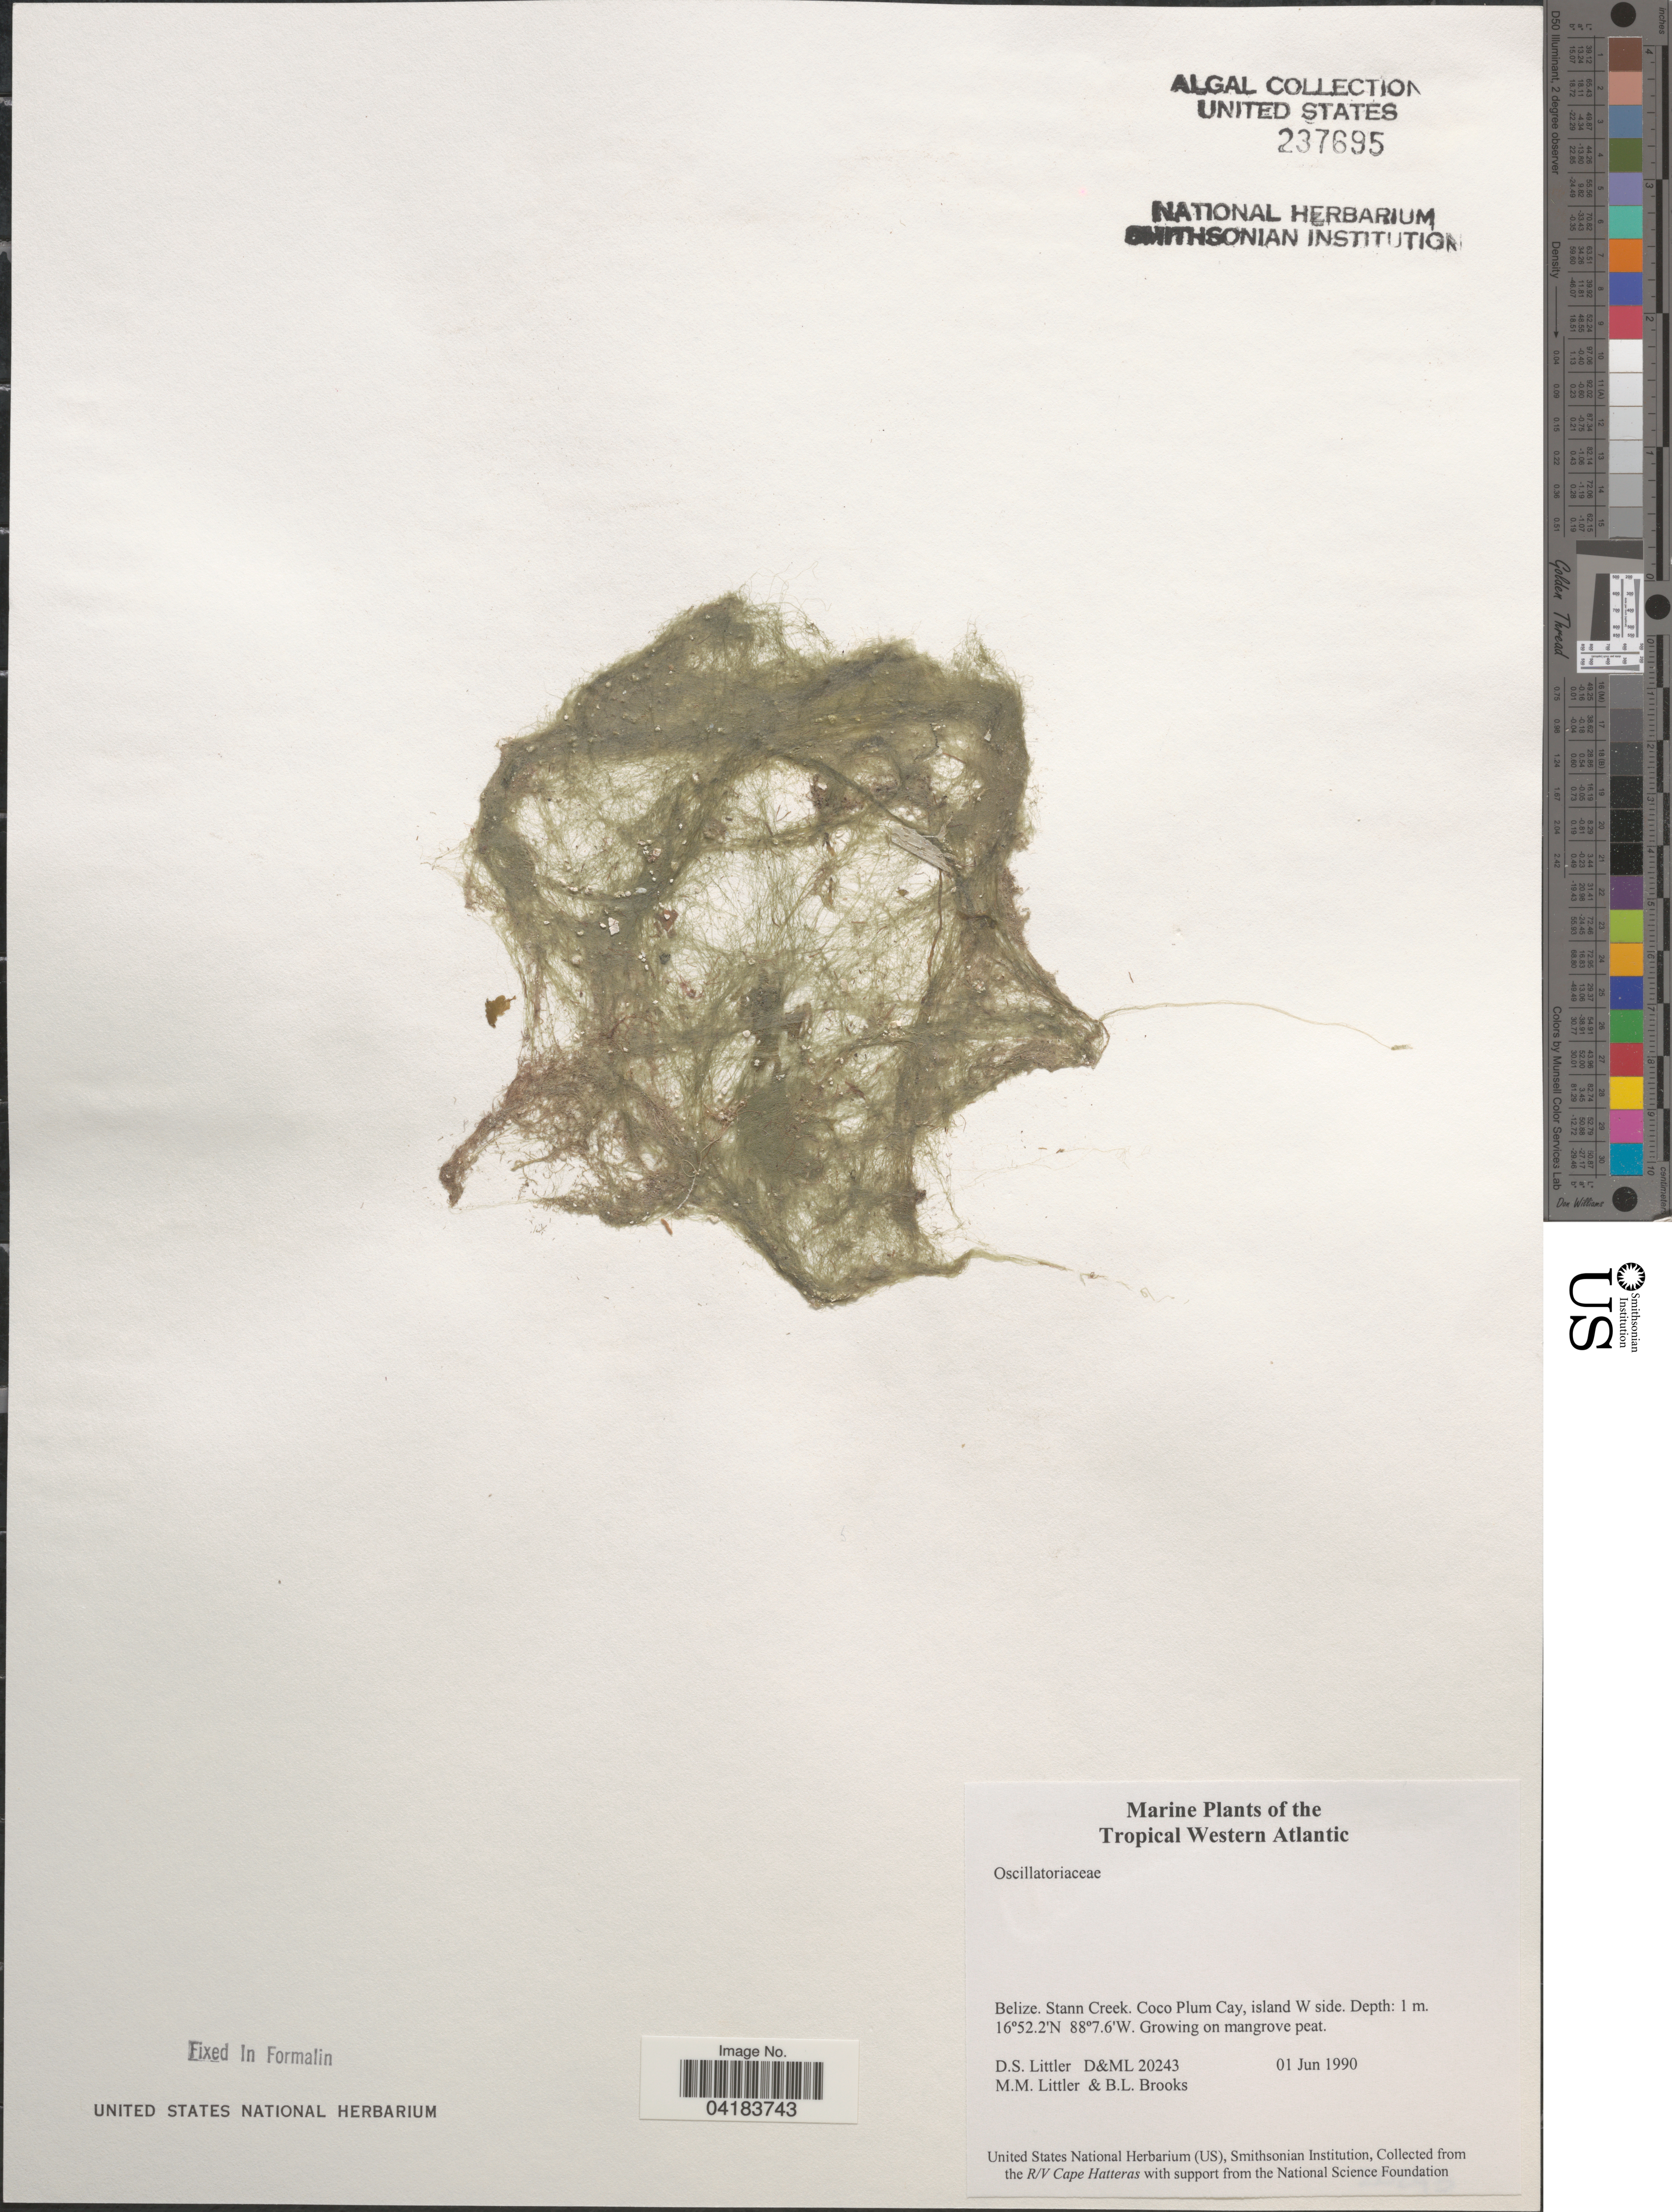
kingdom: Bacteria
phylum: Cyanobacteria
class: Cyanobacteriia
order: Cyanobacteriales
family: Oscillatoriaceae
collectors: D. S. Littler & B. Brooks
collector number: D&ML20243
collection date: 1990-06-01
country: Belize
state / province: Stann Creek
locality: Tropical Western Atlantic. Coco Plum Cay, island W side.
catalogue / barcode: US 237695